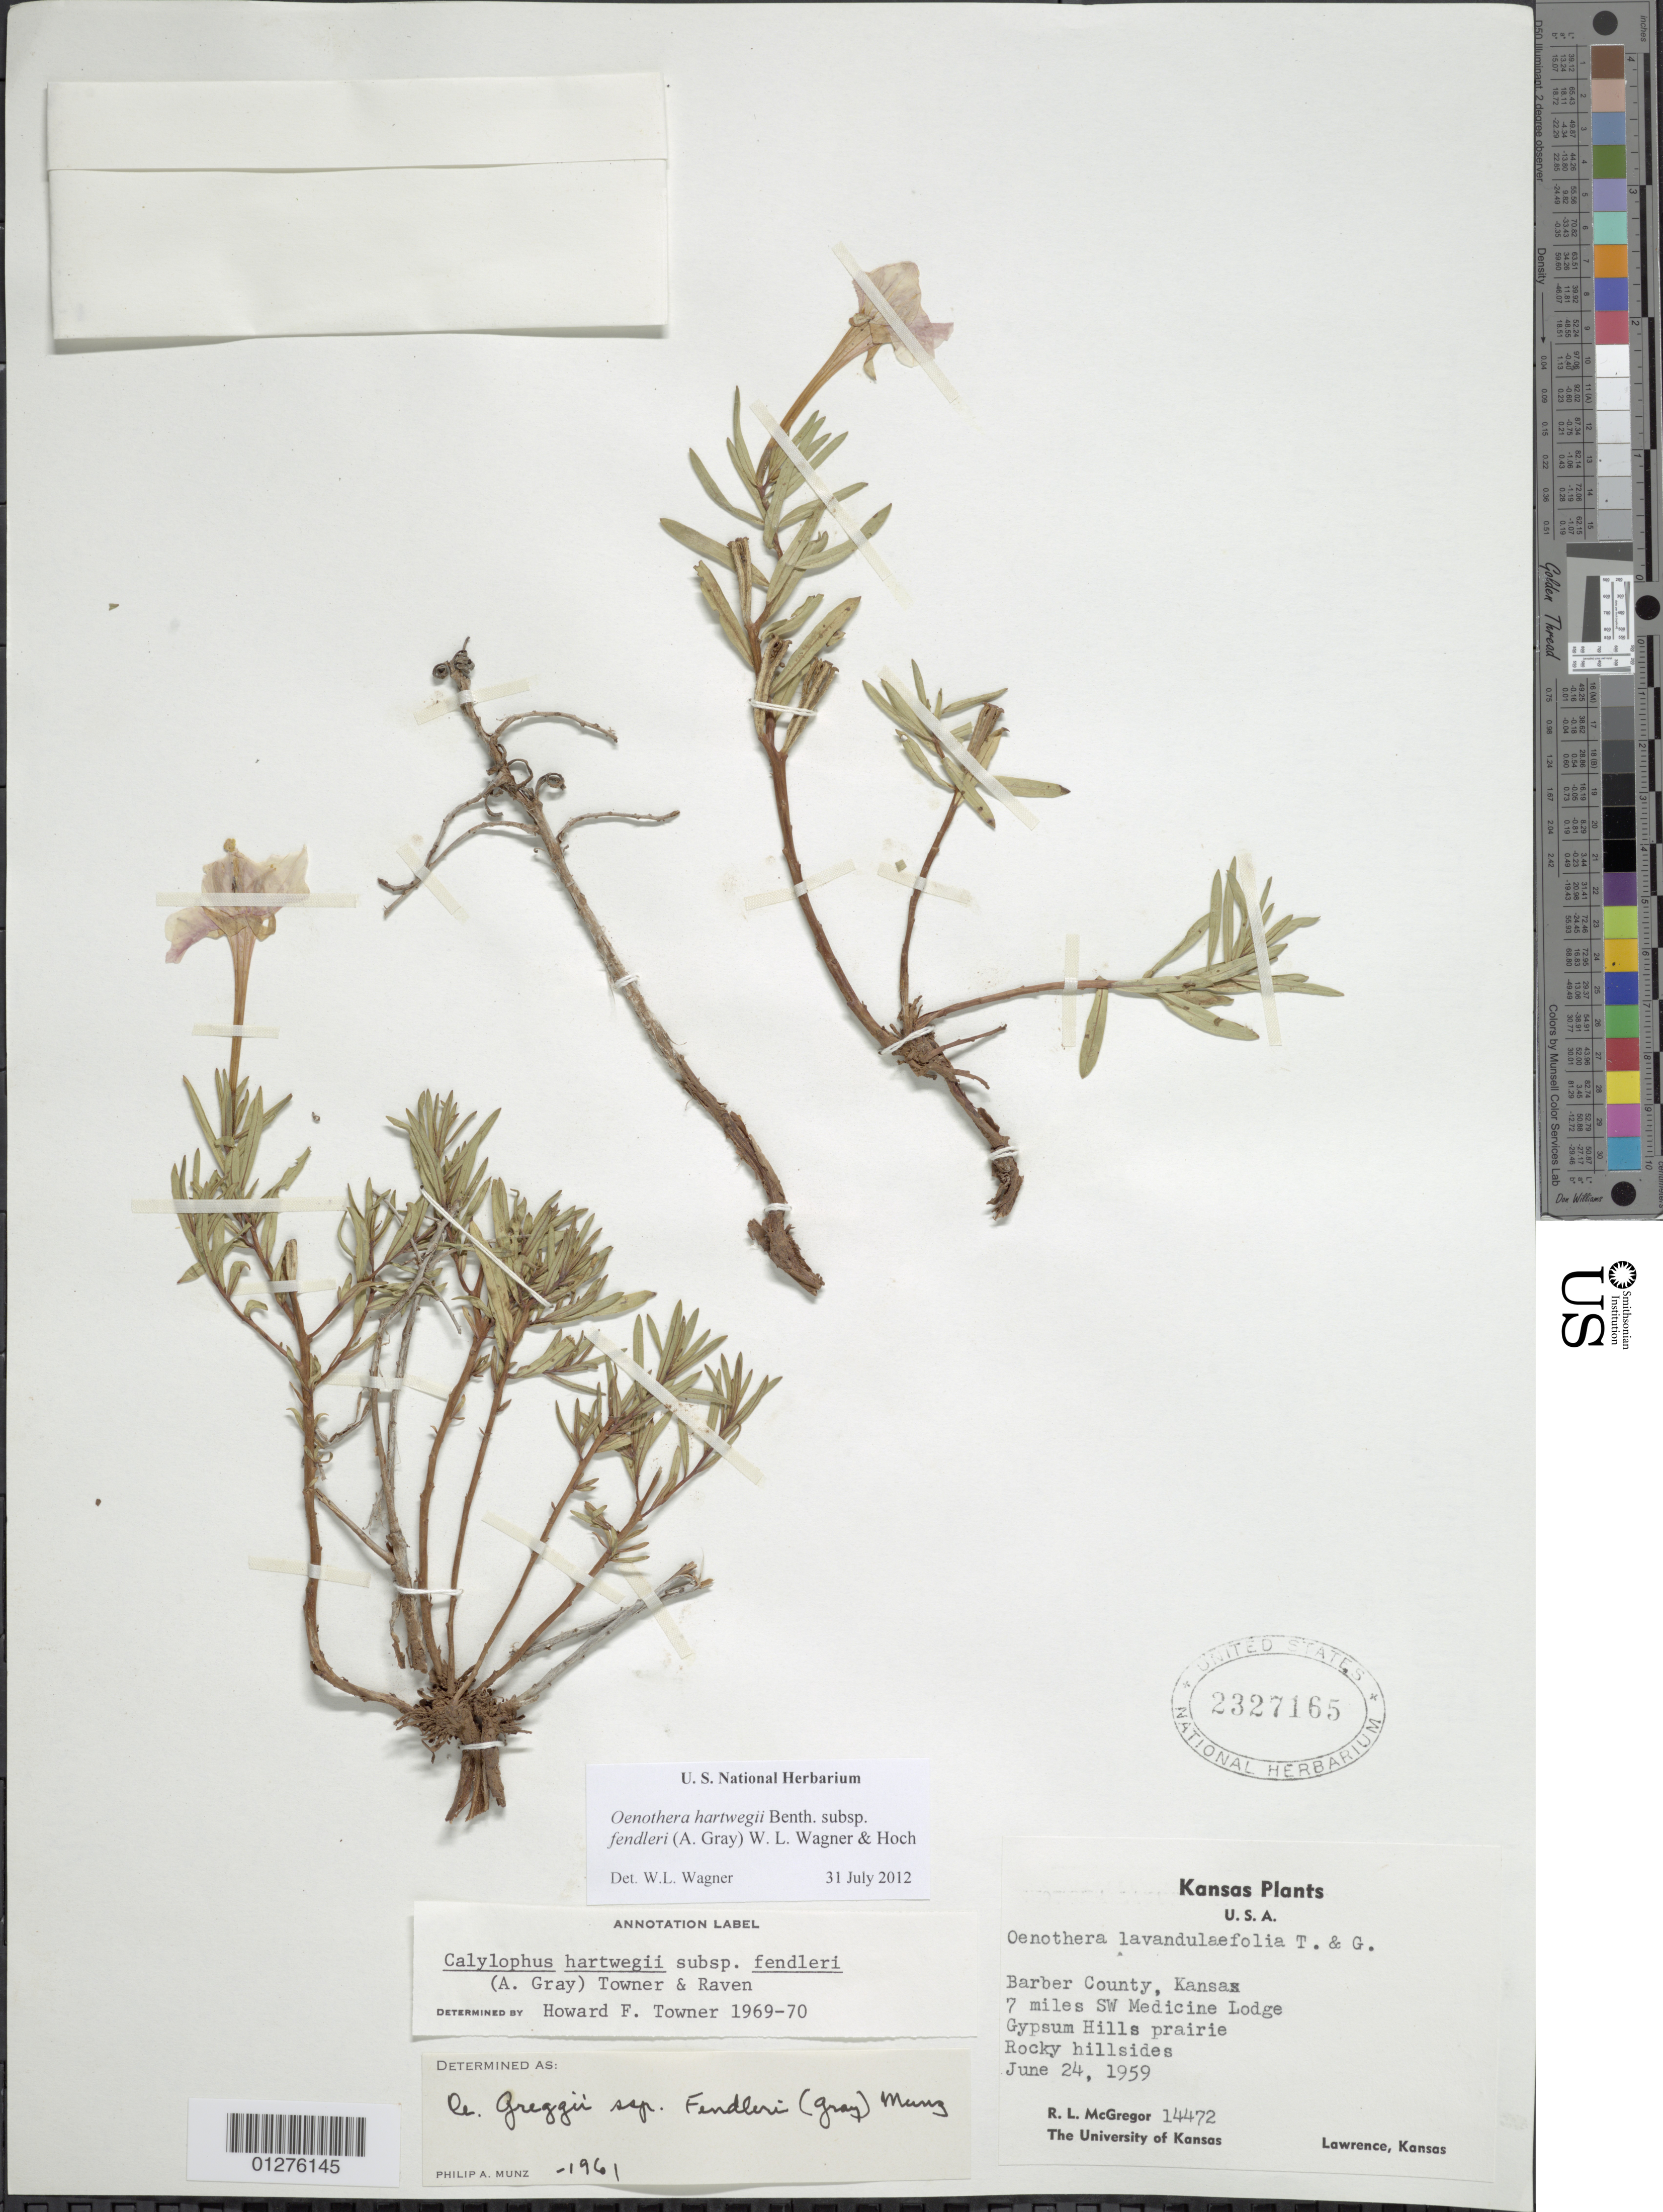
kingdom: Plantae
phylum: Tracheophyta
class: Magnoliopsida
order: Myrtales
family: Onagraceae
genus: Oenothera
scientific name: Oenothera hartwegii subsp. fendleri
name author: (A. Gray) W.L. Wagner & Hoch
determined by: Wagner, W. L., (BOT), Smithsonian Institution - National Museum of Natural History (UNITED STATES)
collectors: R. McGregor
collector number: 14472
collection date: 1959-06-24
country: United States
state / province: Kansas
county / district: Barber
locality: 7 miles SW Medicine Lodge, Gypsum Hills Prairie.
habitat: Rocky hillsides.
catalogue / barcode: US 2327165